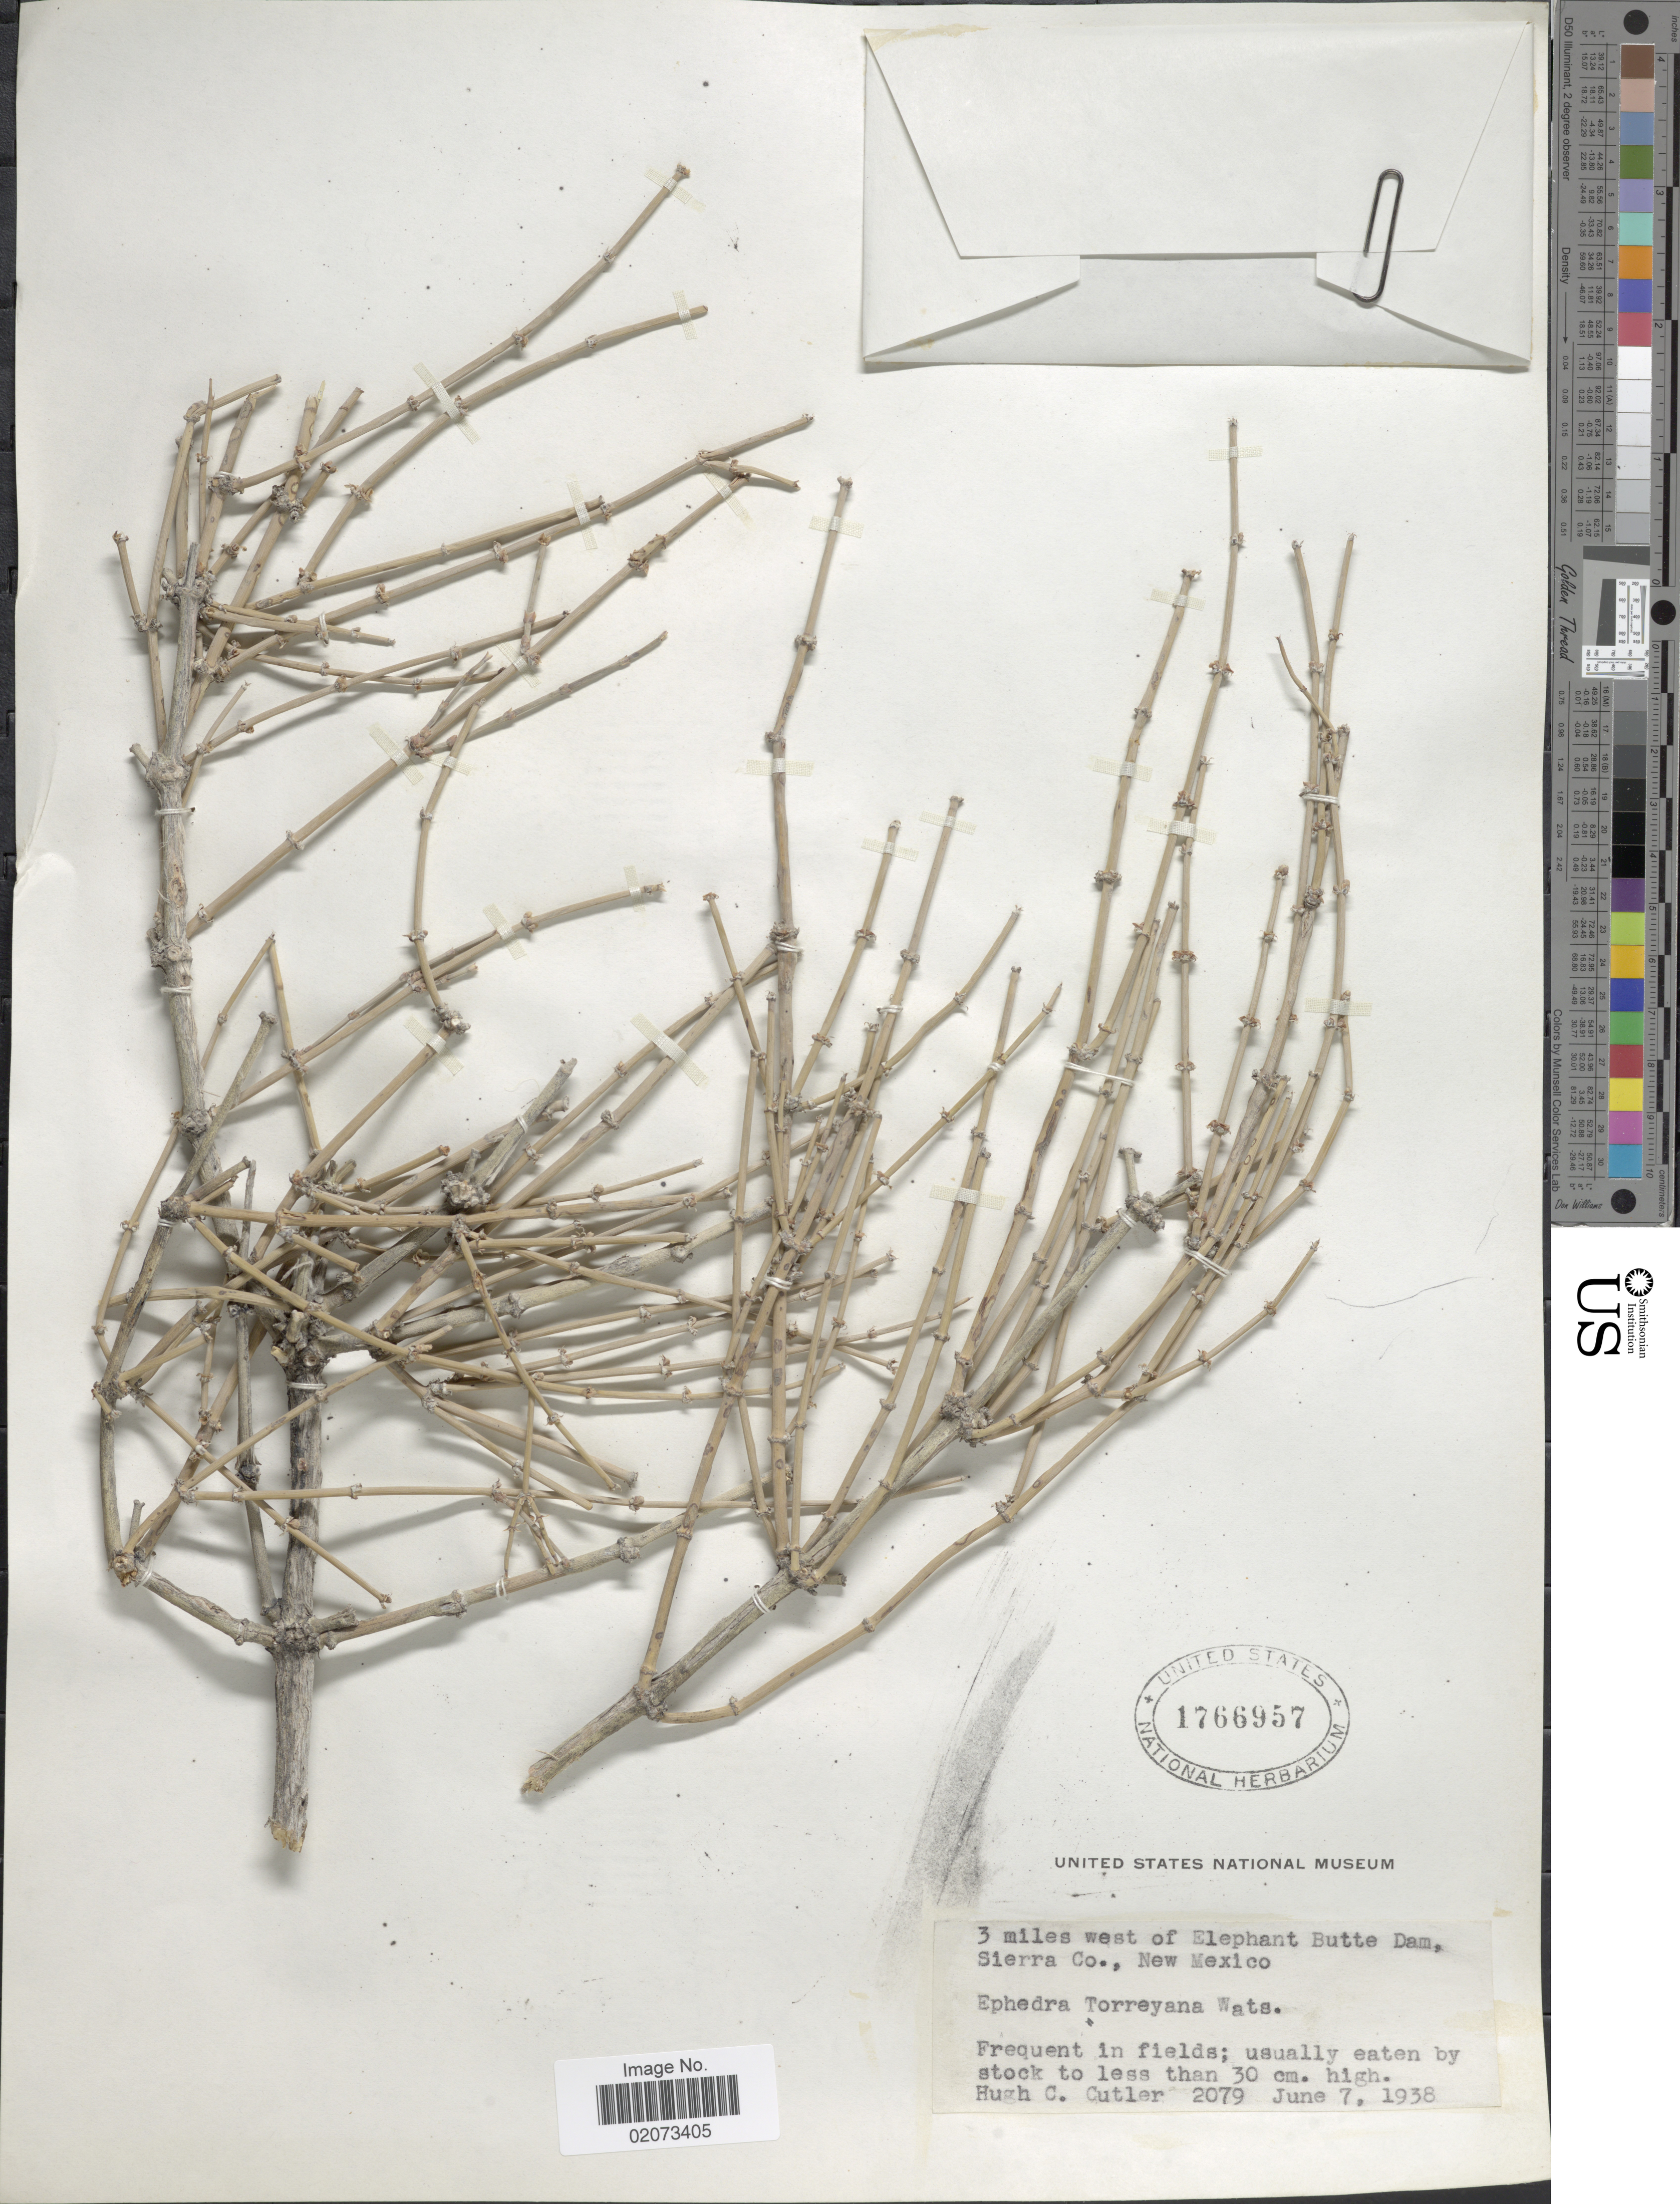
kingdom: Plantae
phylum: Tracheophyta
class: Gnetopsida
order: Ephedrales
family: Ephedraceae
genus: Ephedra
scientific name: Ephedra torreyana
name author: S. Watson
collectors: H. C. Cutler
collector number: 2079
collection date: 1938-06-07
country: United States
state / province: New Mexico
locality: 3 miles west of Elephant Butte Dam, Sierra Co., New Mexico.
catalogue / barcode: US 1766957